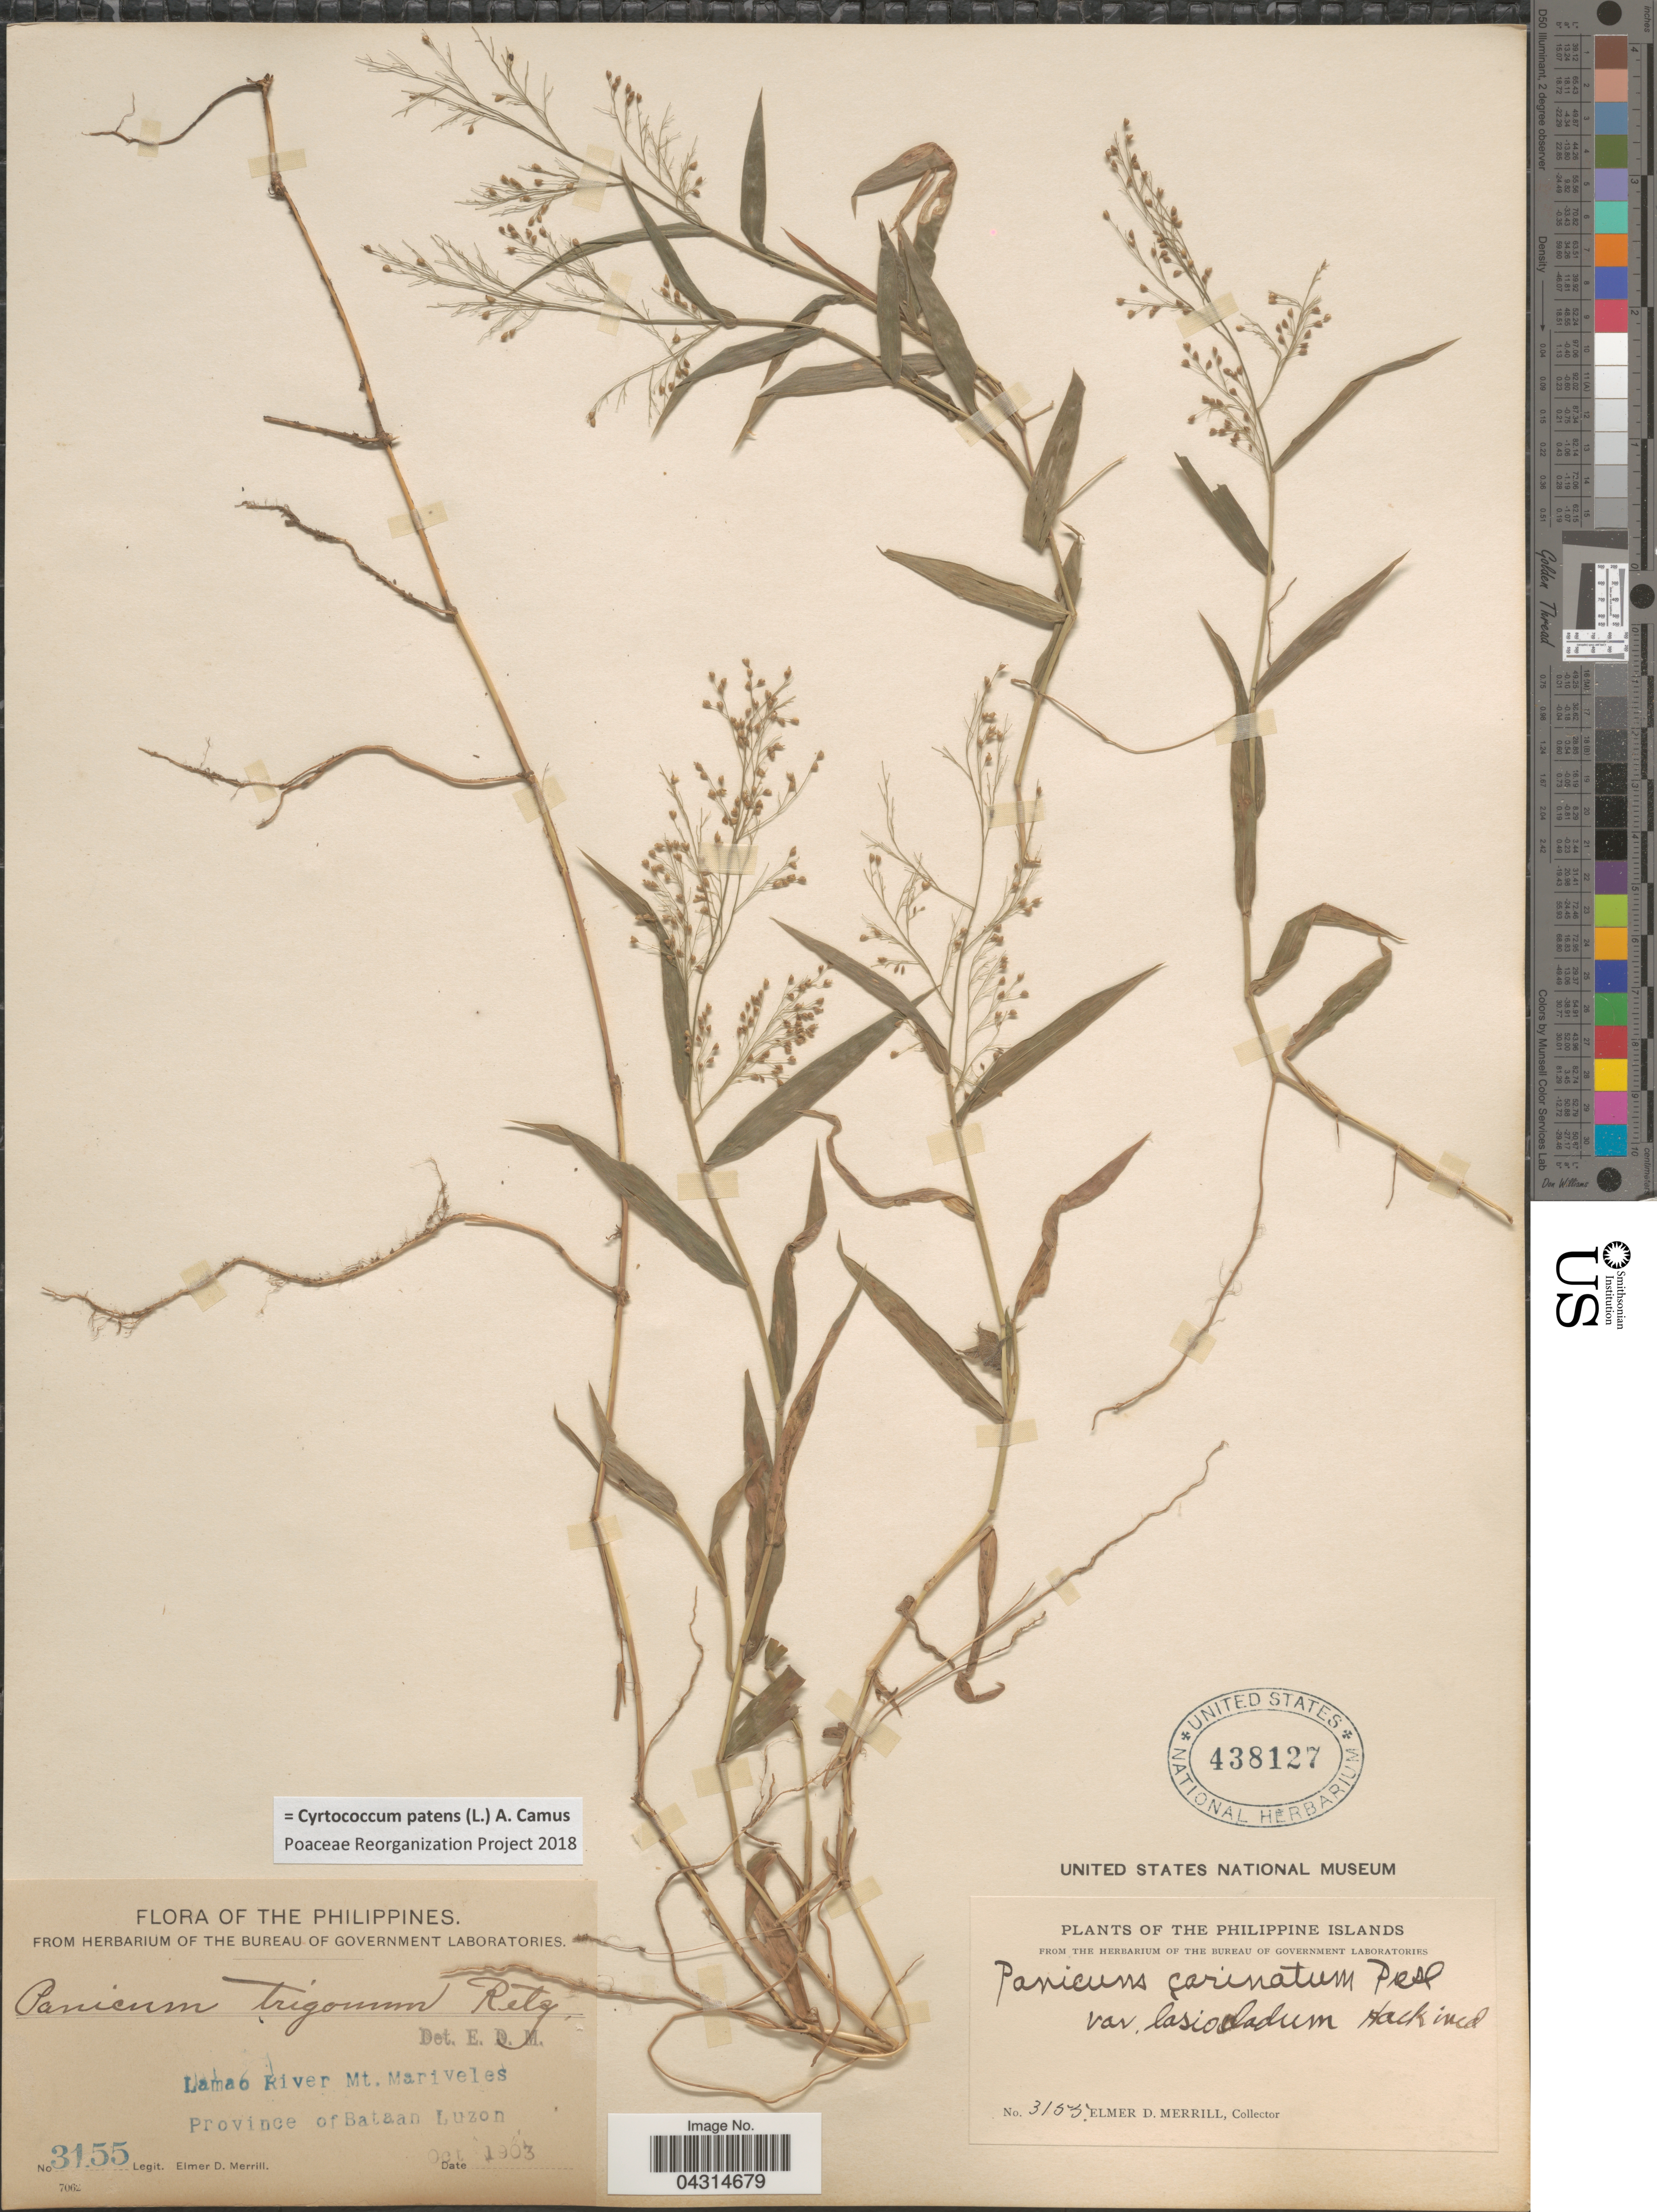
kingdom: Plantae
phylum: Tracheophyta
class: Liliopsida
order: Poales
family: Poaceae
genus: Cyrtococcum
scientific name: Cyrtococcum patens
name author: (L.) A. Camus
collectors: E. D. Merrill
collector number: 3155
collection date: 1903-10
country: Philippines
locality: Lamao River Mt. Mariveles. Province of Bataan, Luzon. Philippine Islands.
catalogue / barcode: US 438127